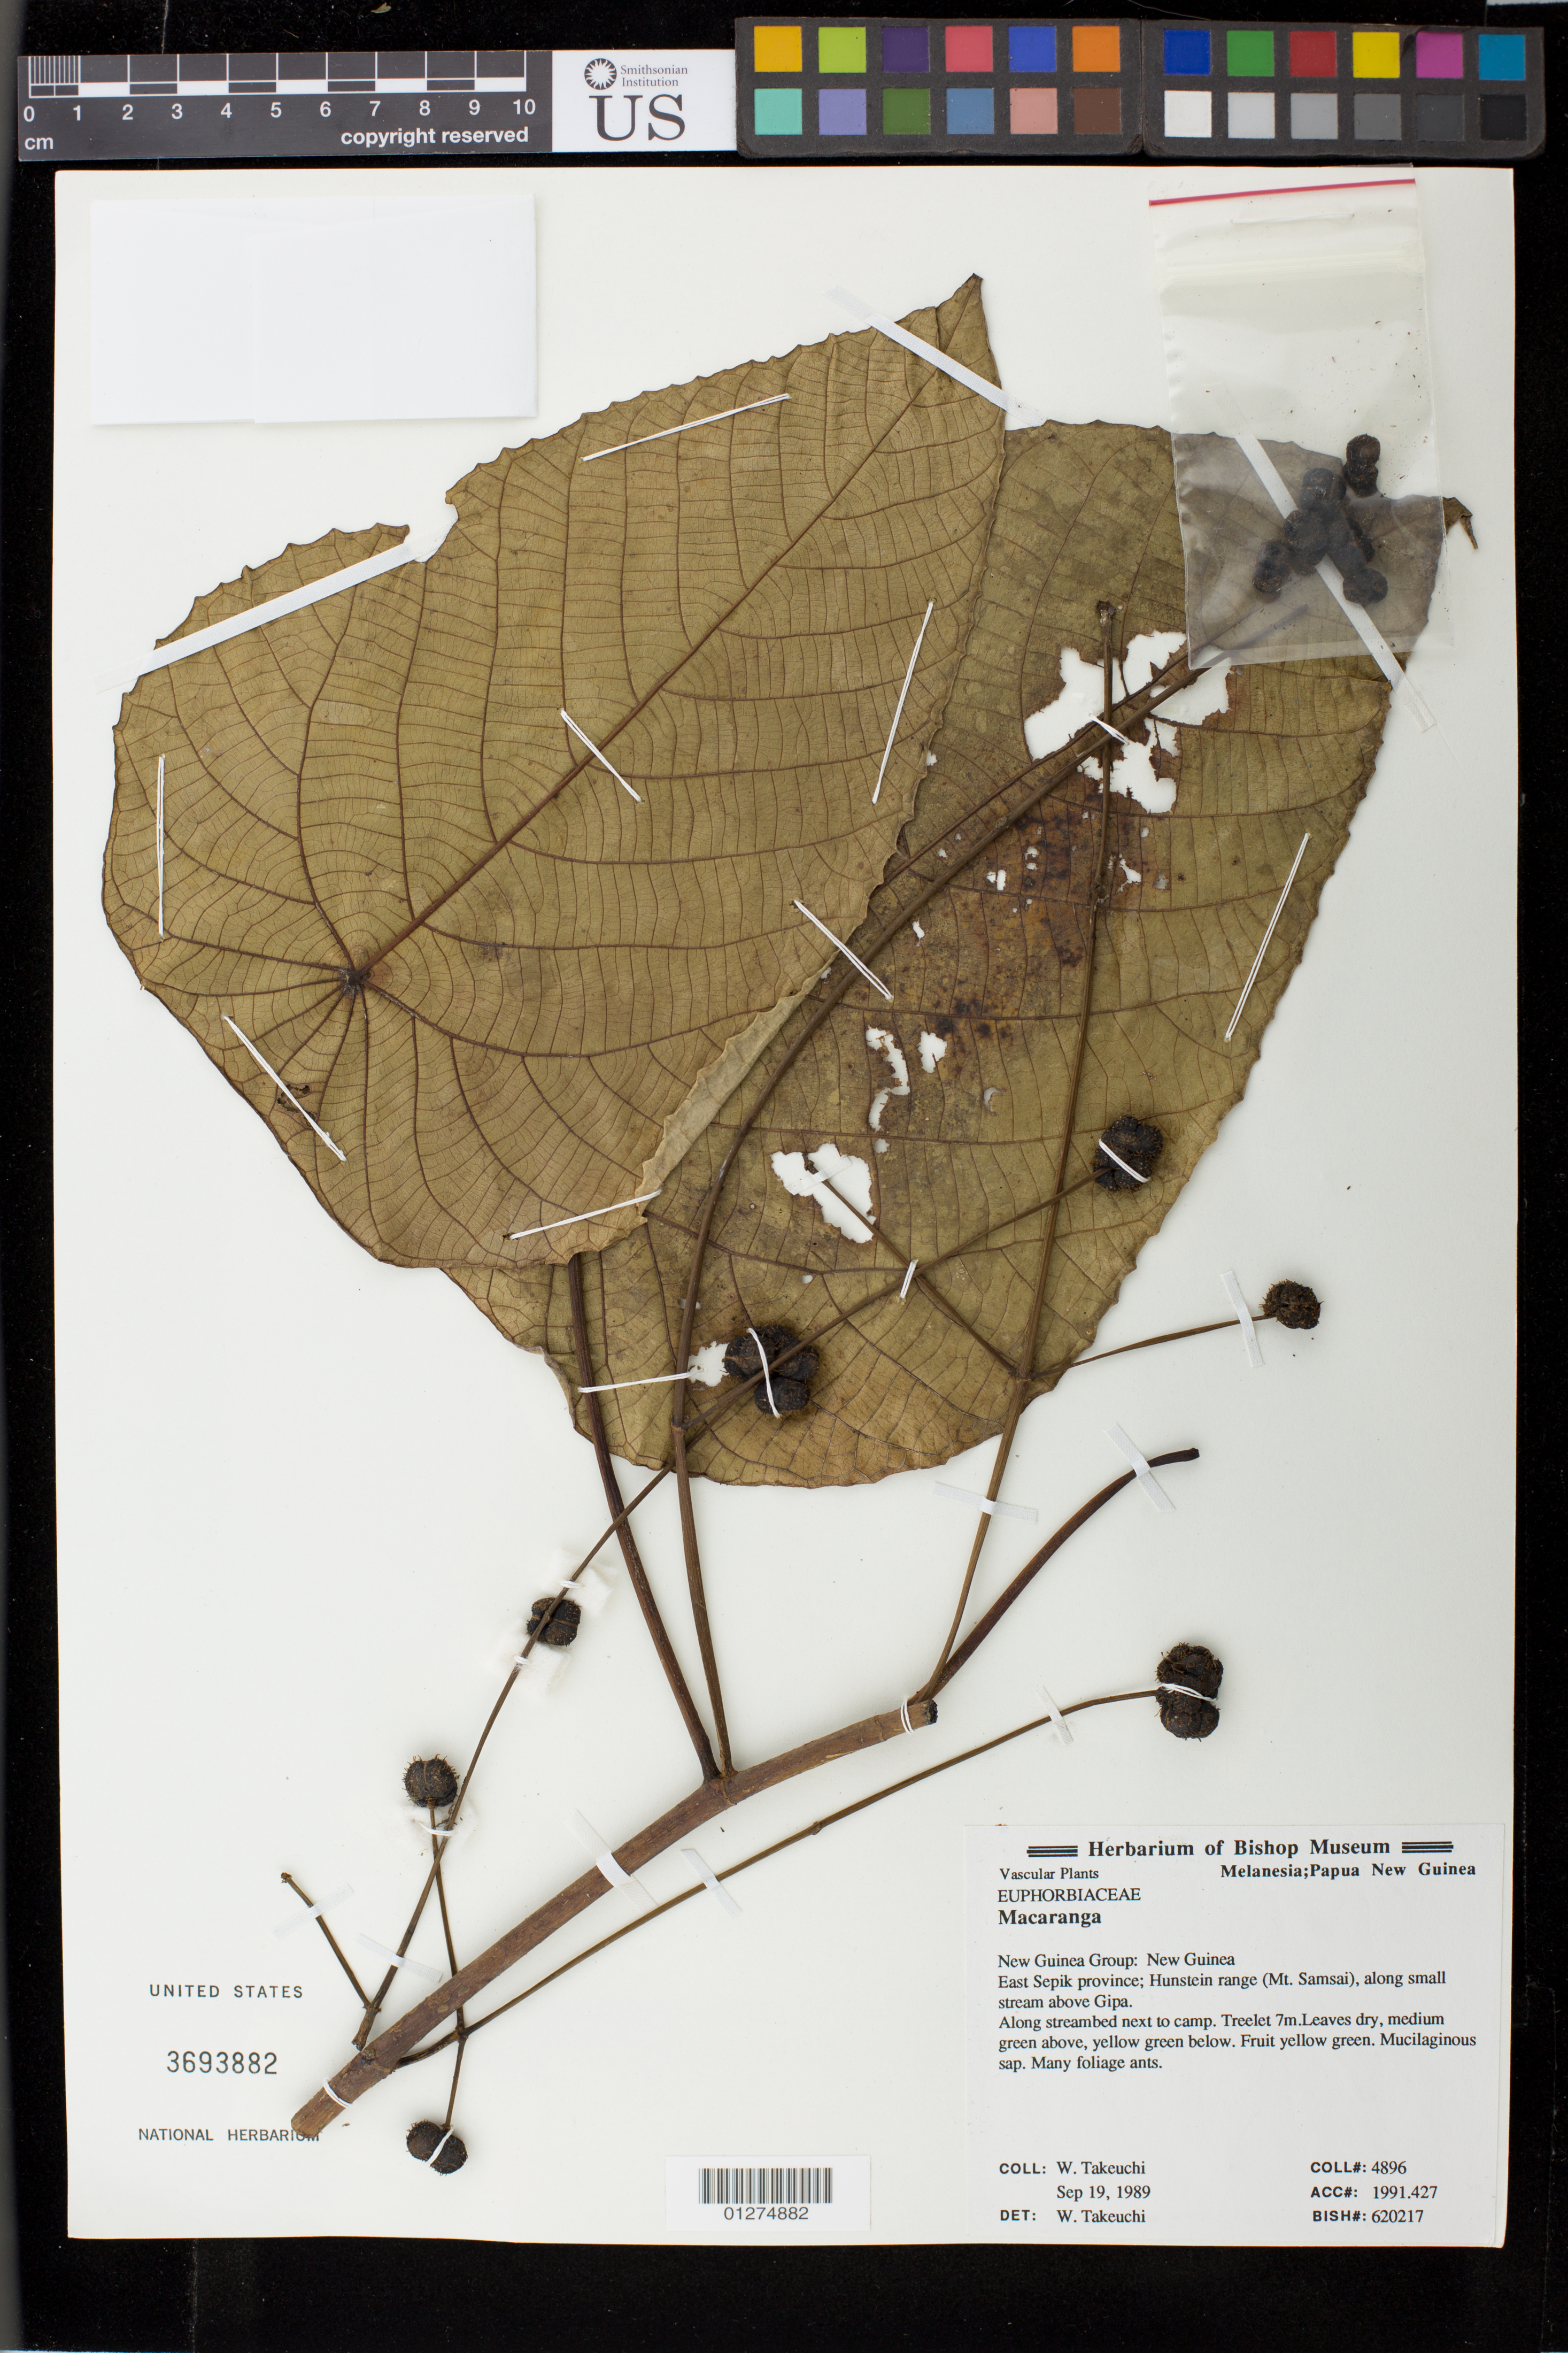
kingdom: Plantae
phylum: Tracheophyta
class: Magnoliopsida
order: Malpighiales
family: Euphorbiaceae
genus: Macaranga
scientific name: Macaranga sp.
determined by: Takeuchi, W.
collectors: W. N. Takeuchi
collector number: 4896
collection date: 1989-09-19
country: Papua New Guinea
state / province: East Sepik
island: New Guinea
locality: Hunstein range (Mt. Samsai), along small stream above Gipa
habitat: along streambed next to camp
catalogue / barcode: US 3693882